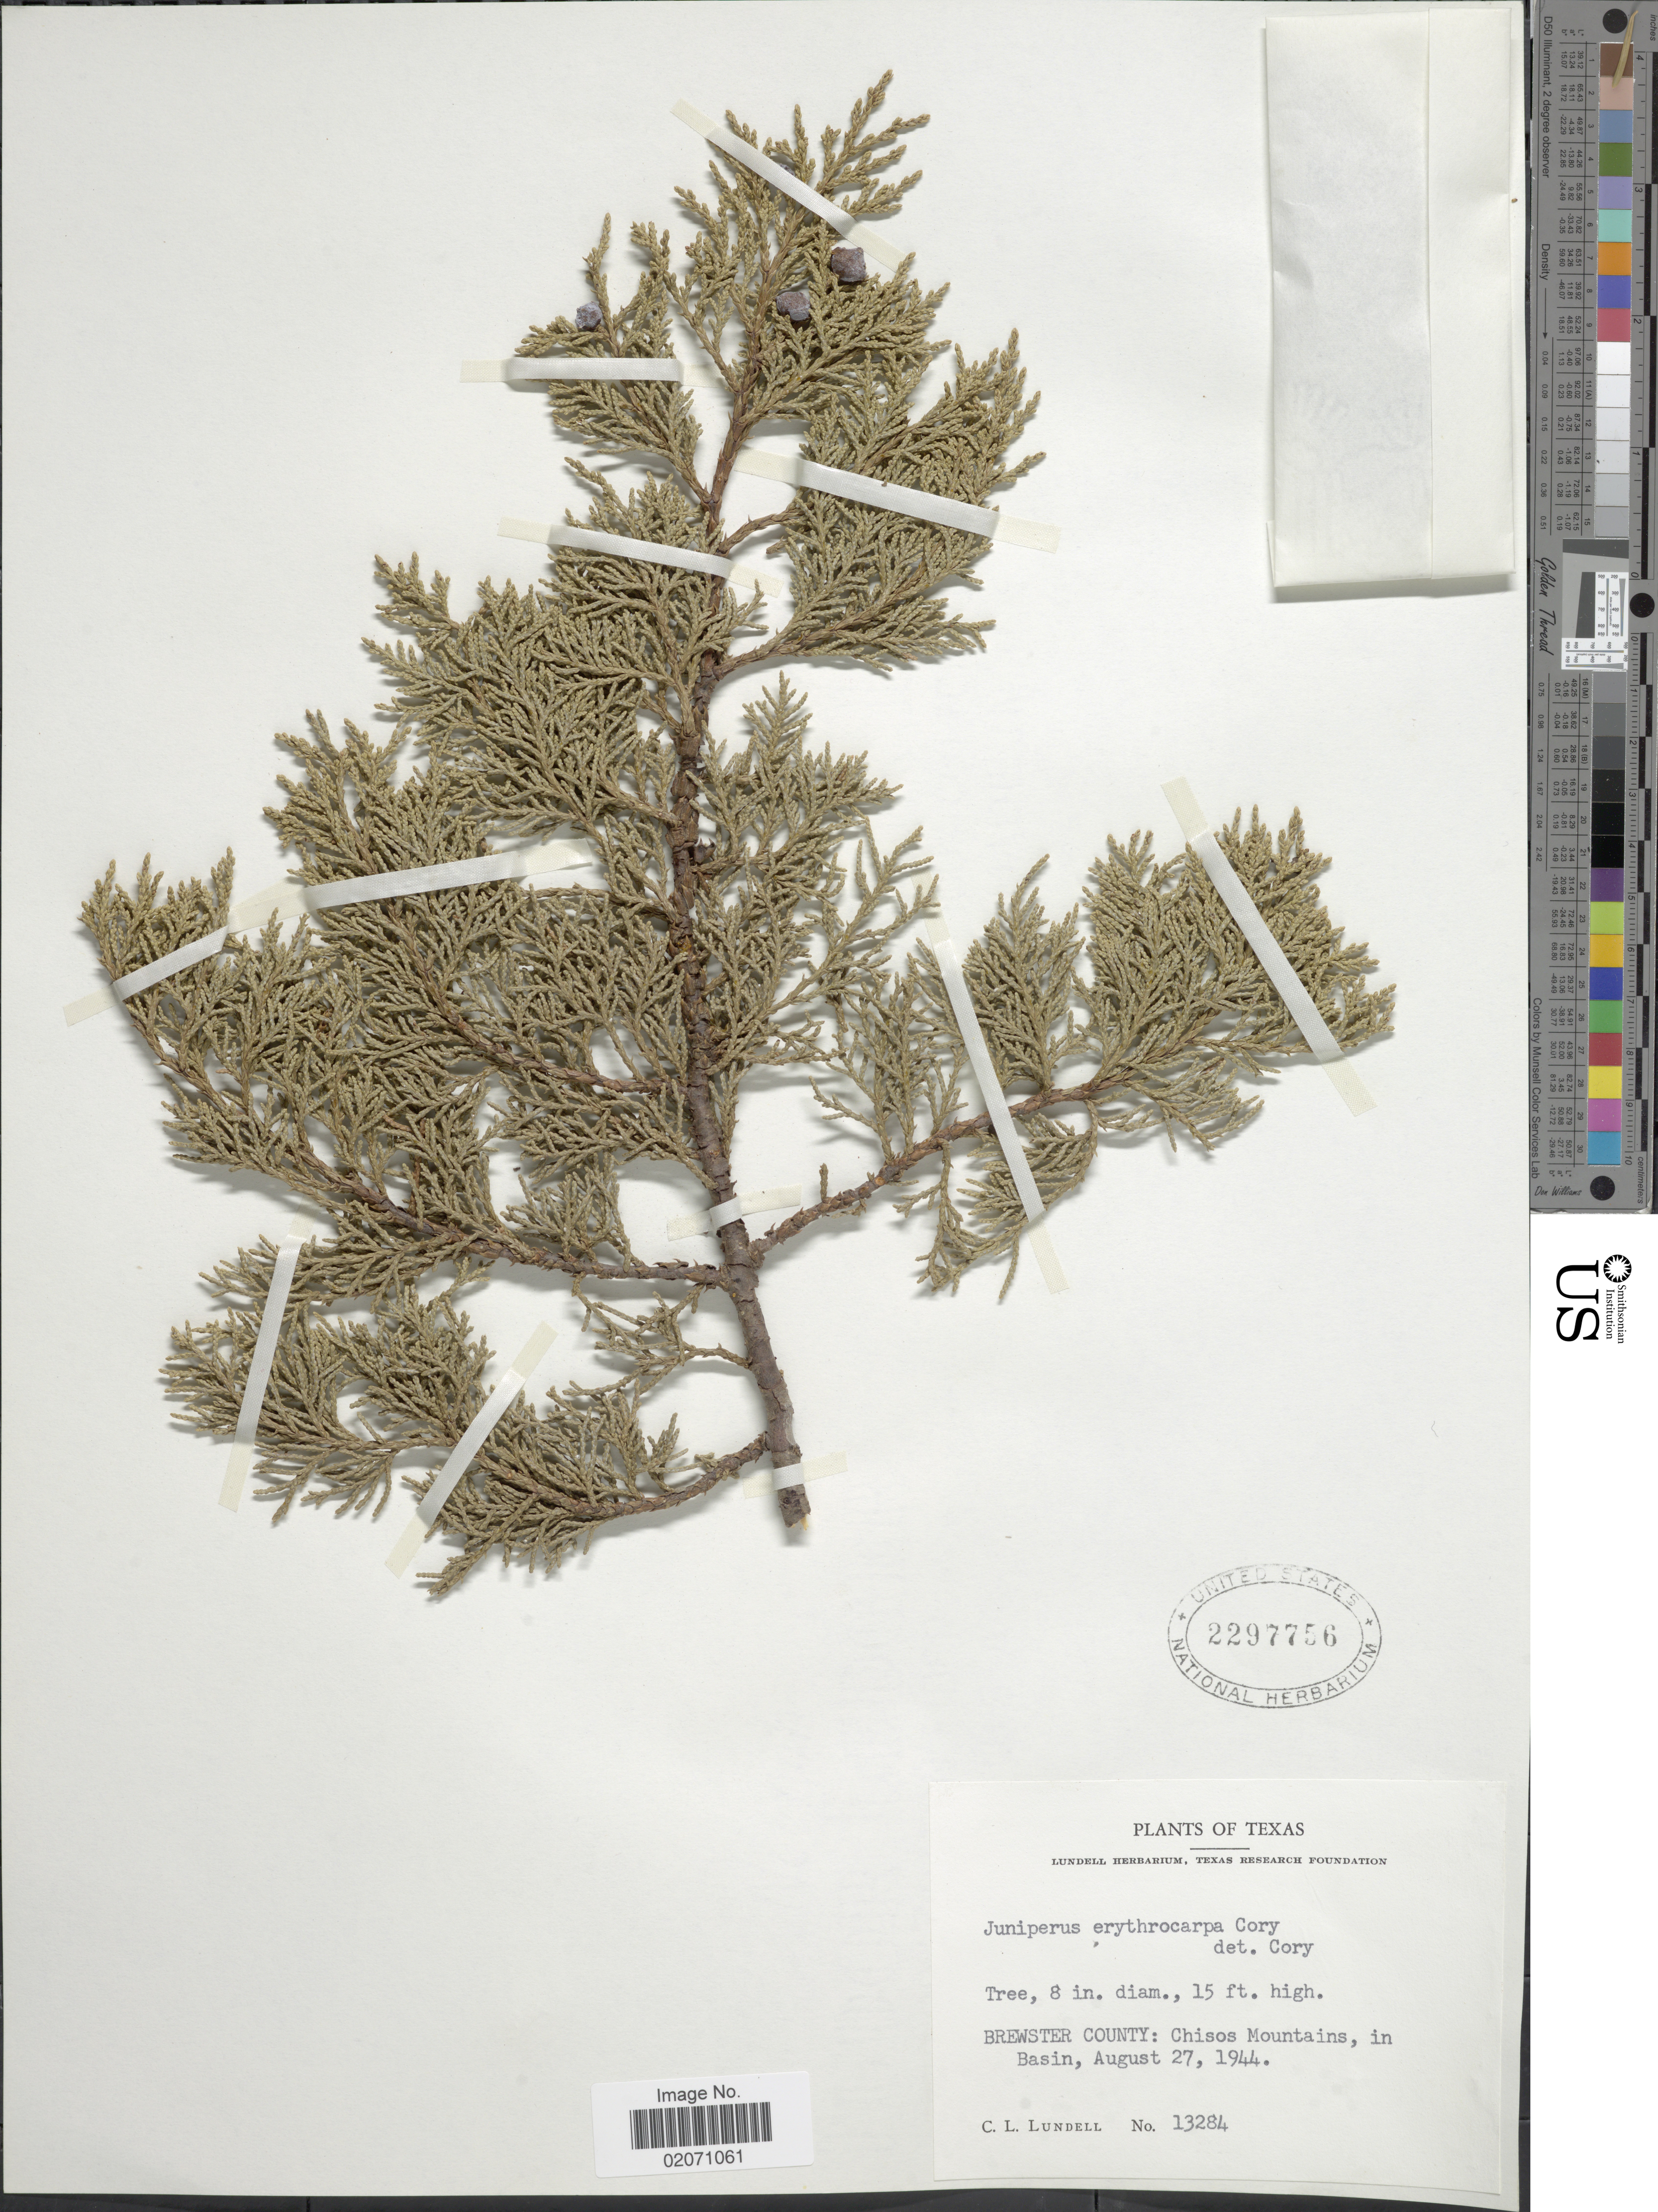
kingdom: Plantae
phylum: Tracheophyta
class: Pinopsida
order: Pinales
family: Cupressaceae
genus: Juniperus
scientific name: Juniperus erythocarpa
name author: Cory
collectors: C. L. Lundell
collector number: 13284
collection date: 1944-08-27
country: United States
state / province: Texas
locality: Brewster County: Chisos Mountains, in Basin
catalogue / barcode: US 2297756